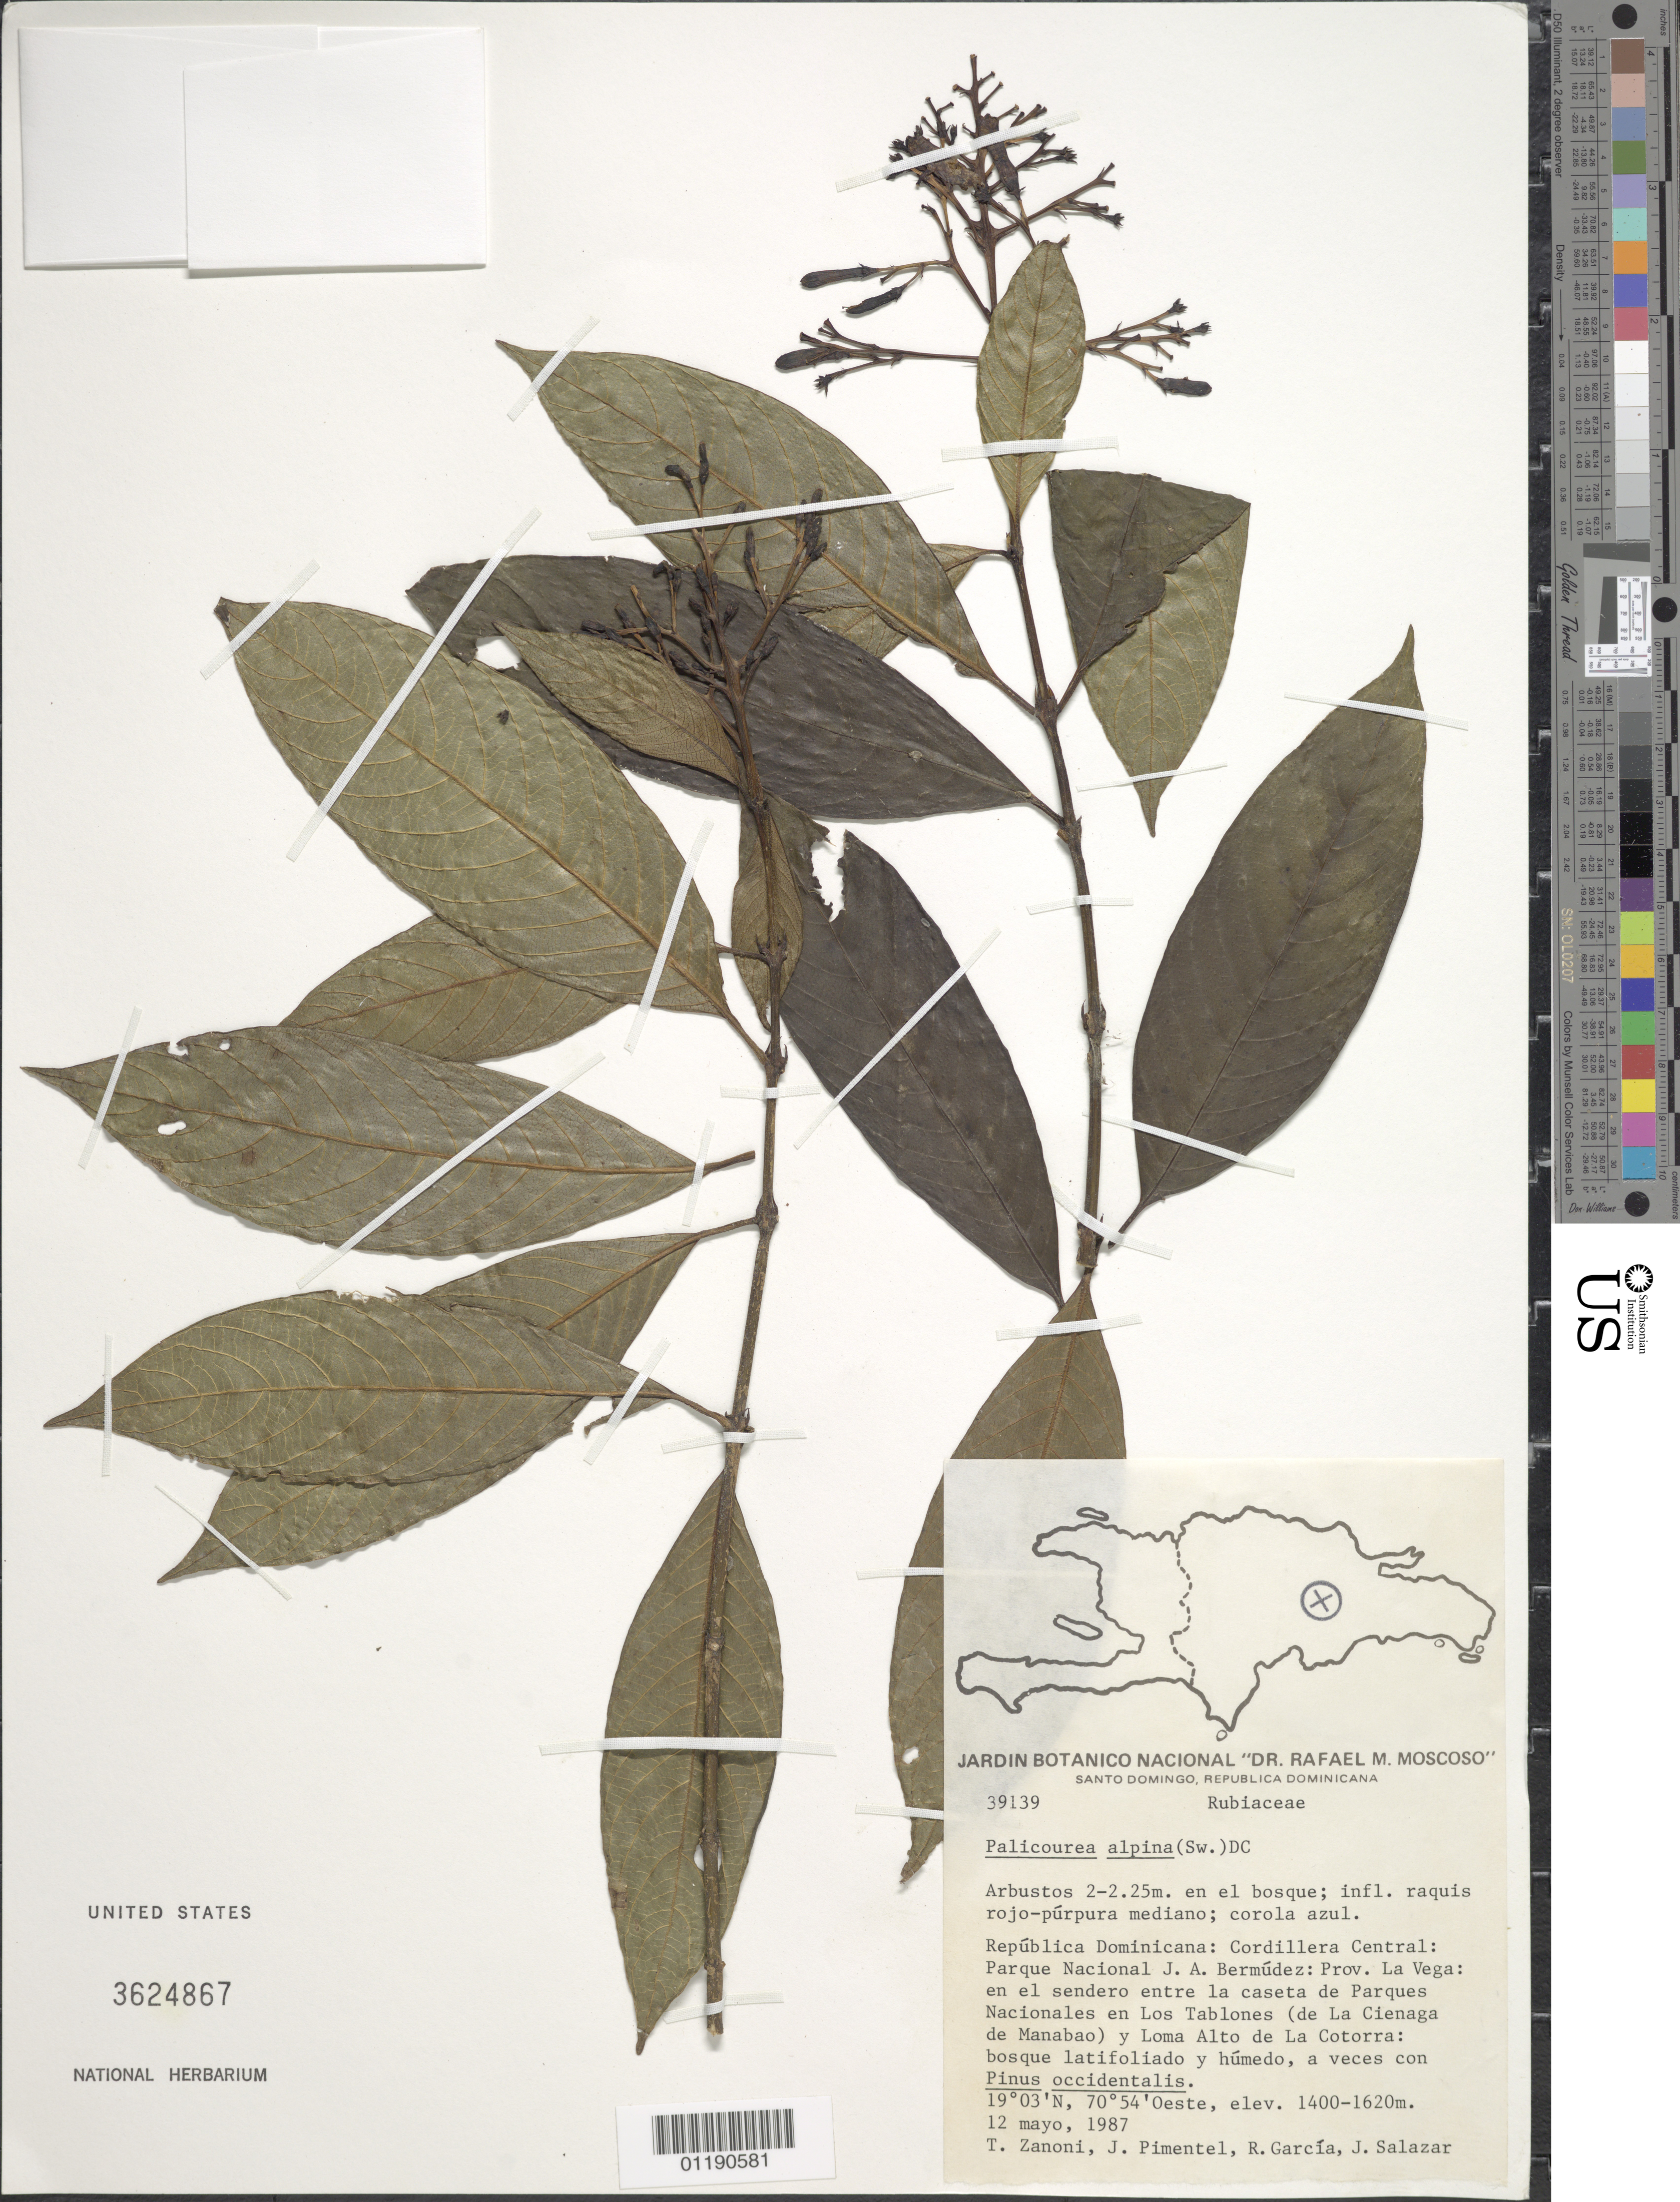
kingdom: Plantae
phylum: Tracheophyta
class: Magnoliopsida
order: Gentianales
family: Rubiaceae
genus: Palicourea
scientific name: Palicourea alpina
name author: (Sw.) DC.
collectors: T. A. Zanoni, J. Pimentel, R. G. García & J. Salazar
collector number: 39139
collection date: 1987-05-12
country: Dominican Republic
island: Hispaniola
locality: Central Range: J. A. Bermudez National Park: Prov. La Vega: On the path between the house of the National Park in Los Tablones (of The Swamp of Manabao) and Loma Alto de Cotorra.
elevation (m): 1400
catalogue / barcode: US 3624867